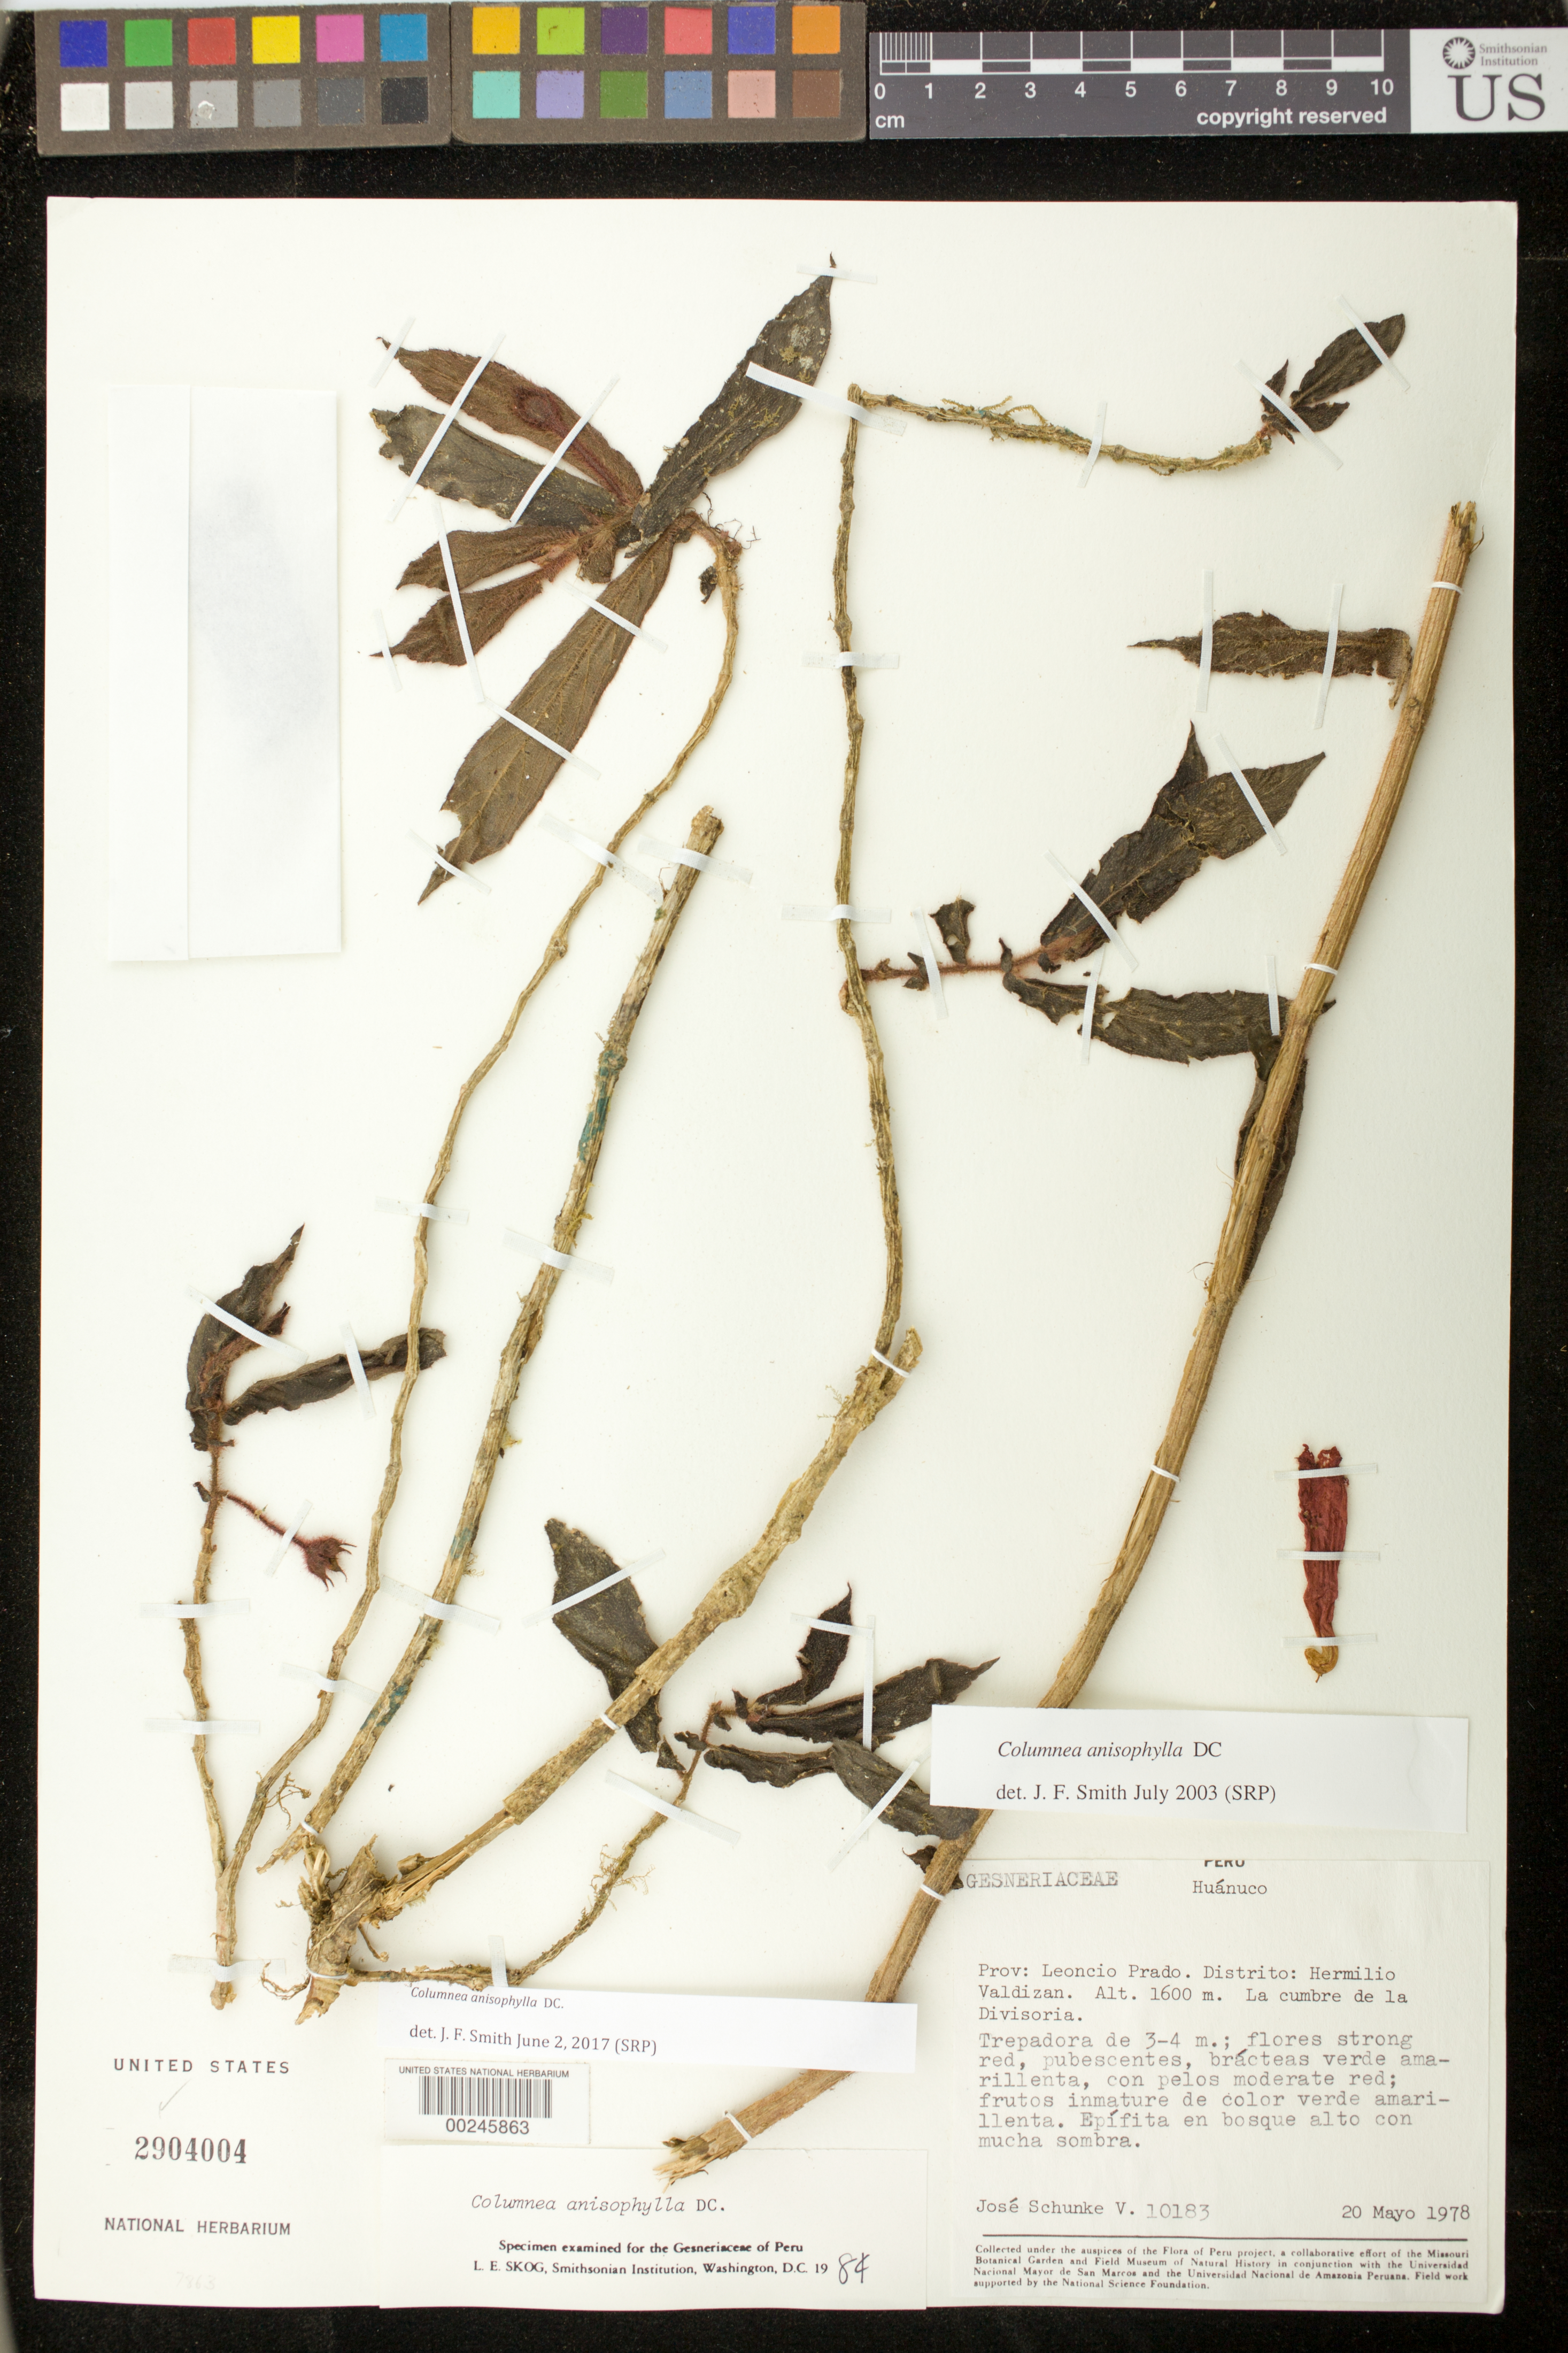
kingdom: Plantae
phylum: Tracheophyta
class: Magnoliopsida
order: Lamiales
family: Gesneriaceae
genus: Columnea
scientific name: Columnea anisophylla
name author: DC.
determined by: Smith, J. F.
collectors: J. Schunke Vigo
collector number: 10183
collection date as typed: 20 May 1978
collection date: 1978-05-20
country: Peru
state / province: Huánuco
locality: Prov. Leoncio Prado; Dtto. Hermilio Valdizan, the summit of La Divisoria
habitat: Epiphyte in very shady tall forest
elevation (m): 1600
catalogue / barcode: US 2904004